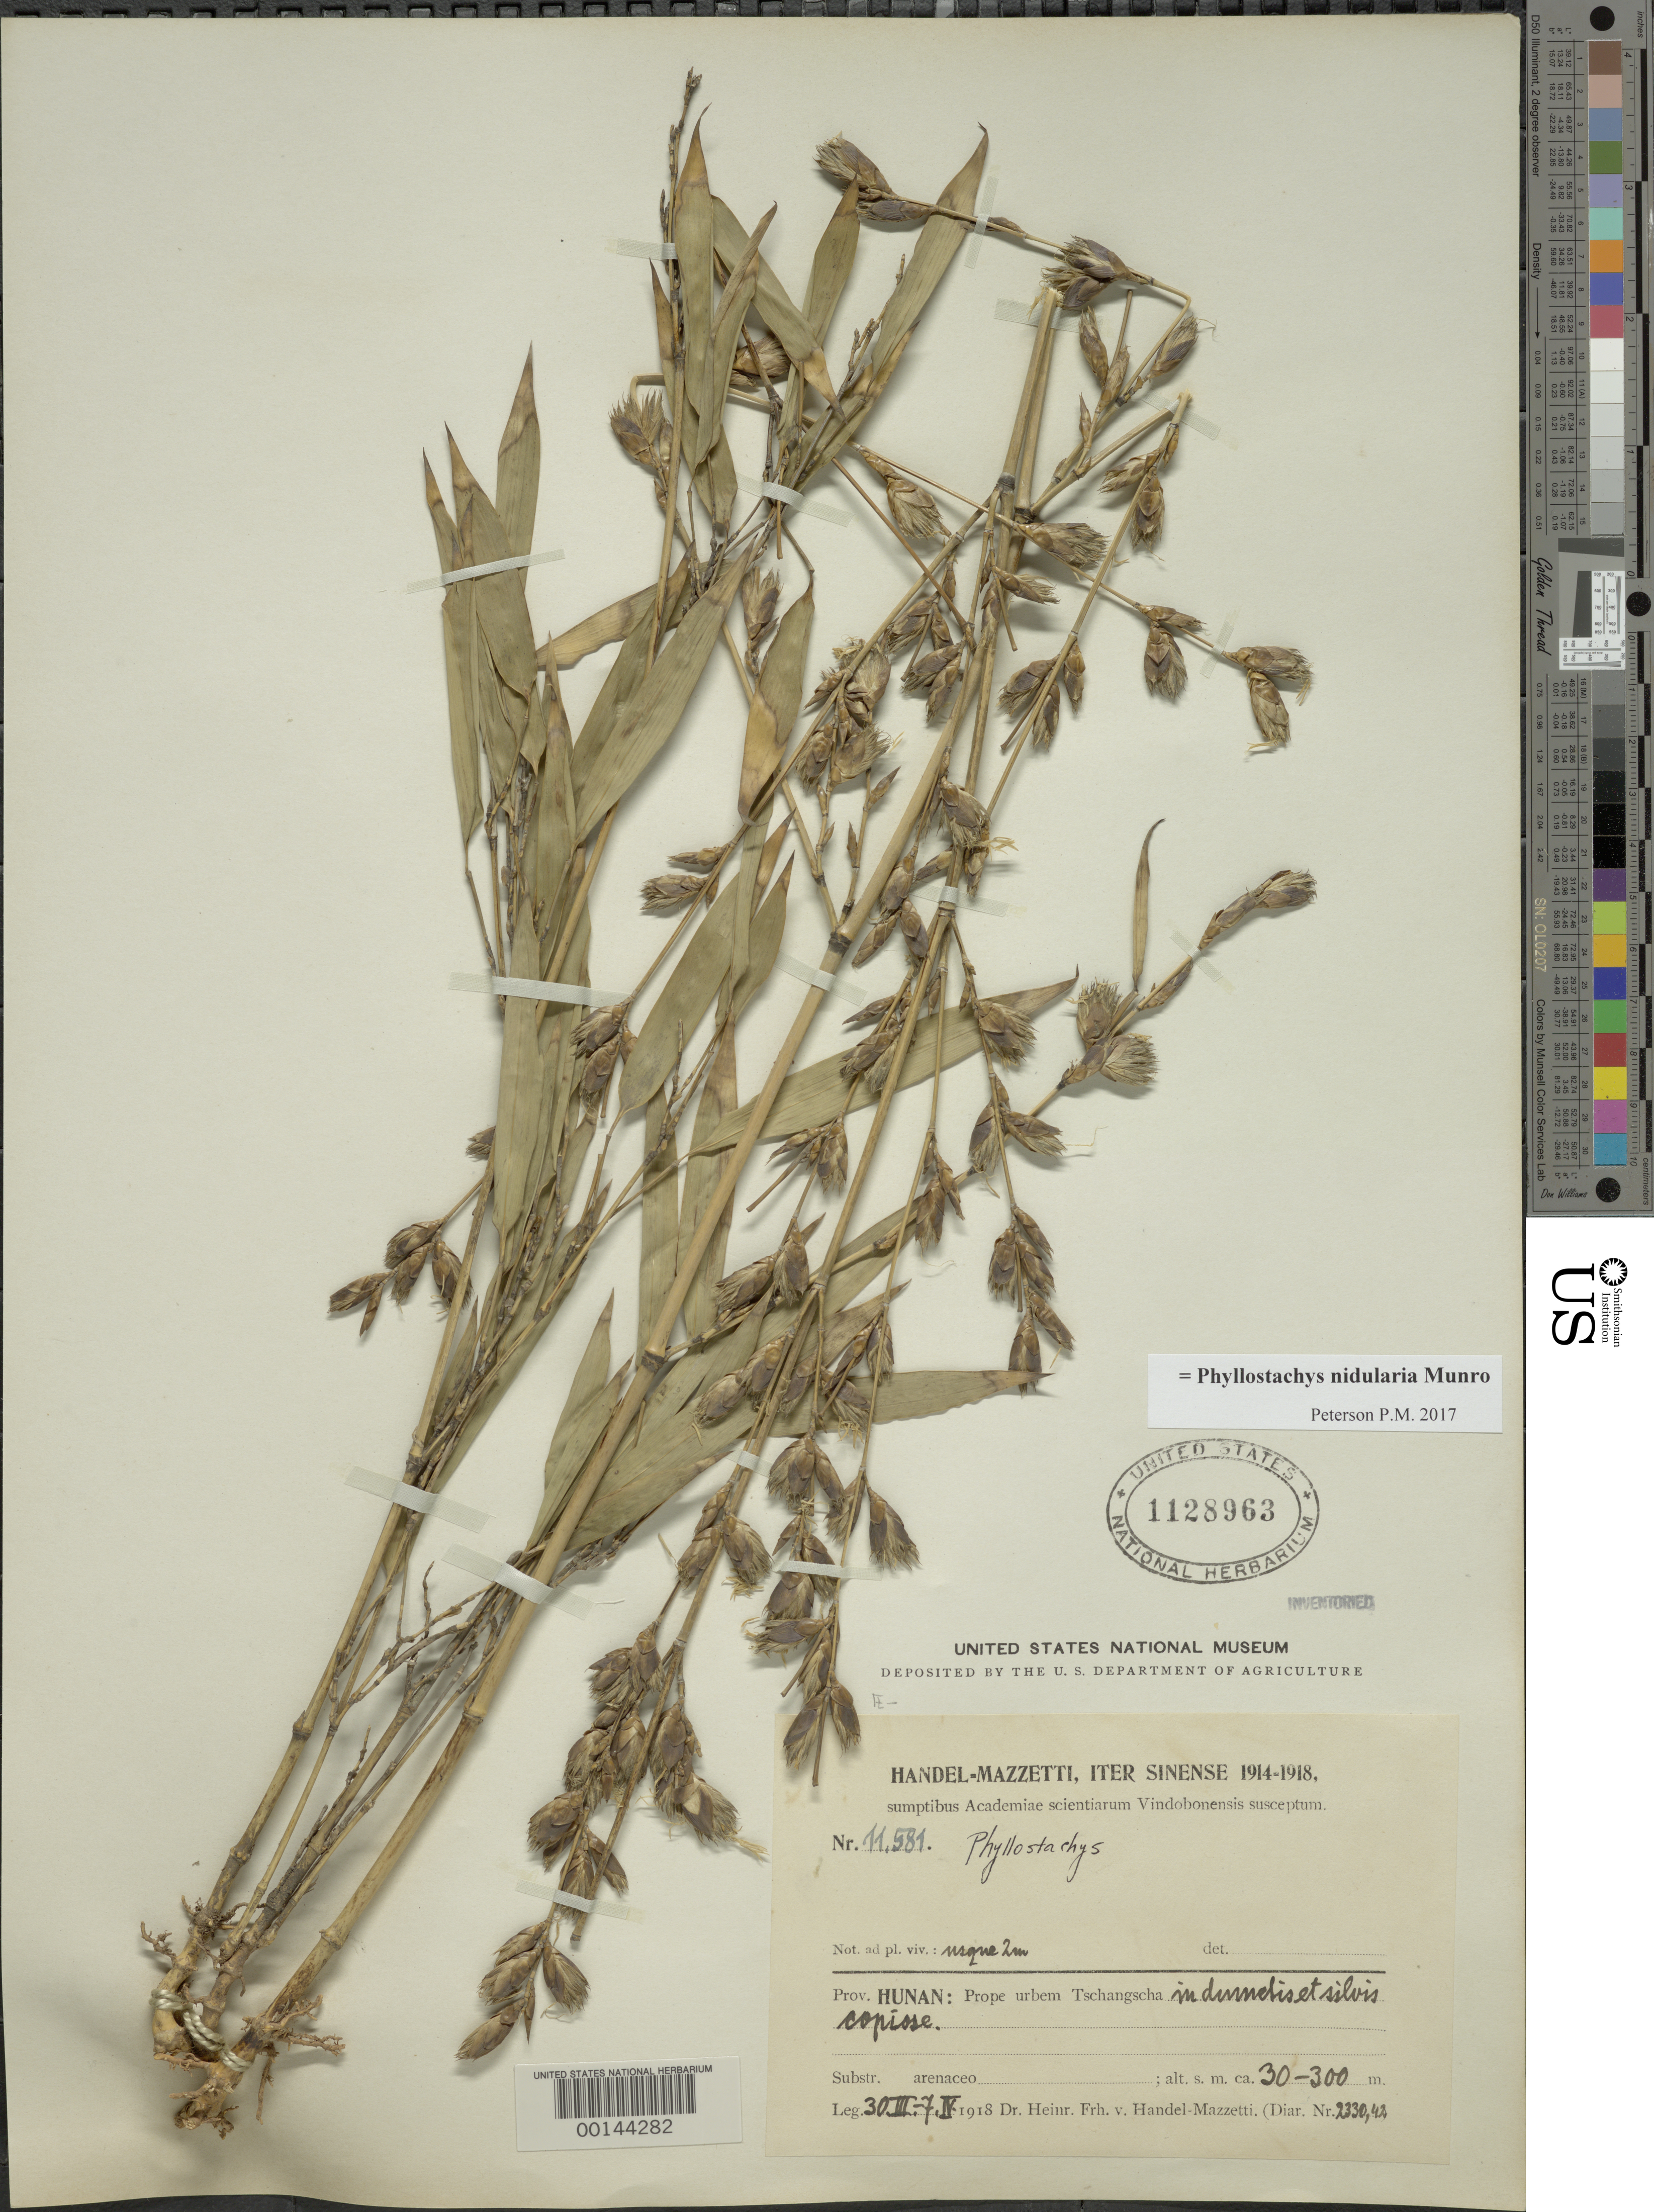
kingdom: Plantae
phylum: Tracheophyta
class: Liliopsida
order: Poales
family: Poaceae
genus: Phyllostachys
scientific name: Phyllostachys nidularia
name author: Munro ex Fenzi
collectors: H. Handel-Mazzetti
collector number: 2330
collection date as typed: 30 Mar 1918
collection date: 1918-03-30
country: China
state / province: Guangdong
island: Honam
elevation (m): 30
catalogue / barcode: US 1128963